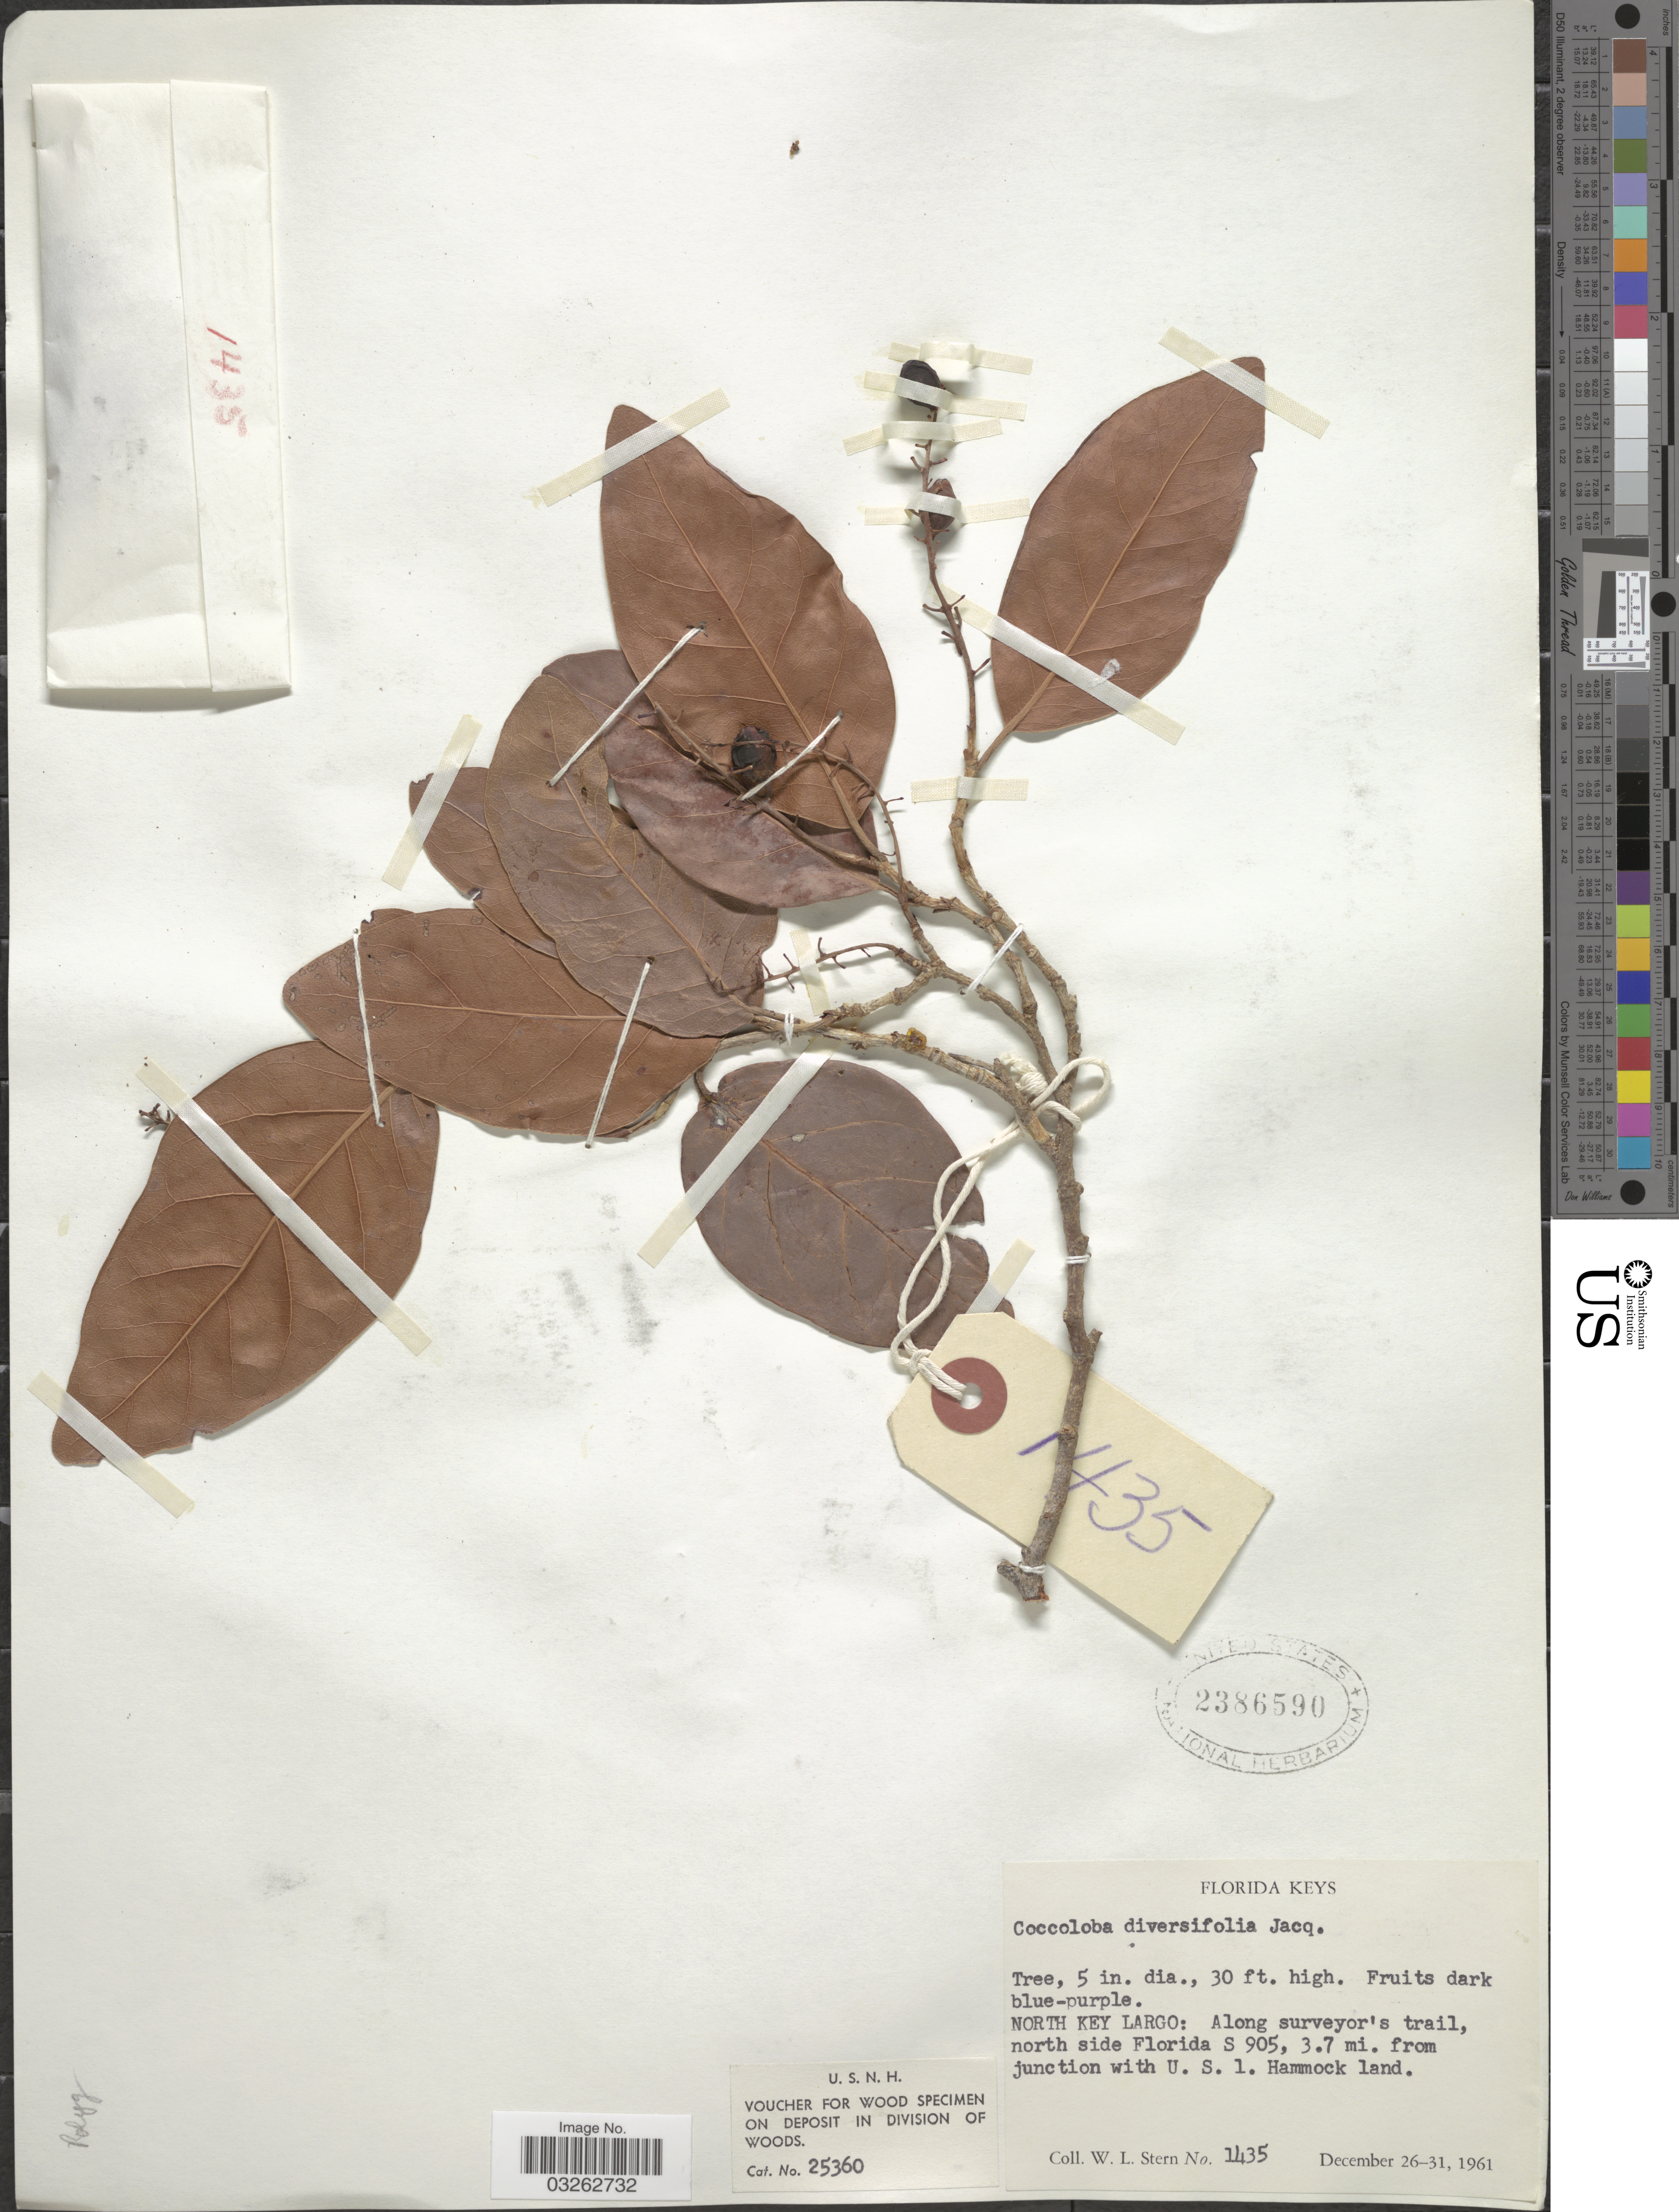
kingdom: Plantae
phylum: Tracheophyta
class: Magnoliopsida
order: Caryophyllales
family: Polygonaceae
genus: Coccoloba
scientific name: Coccoloba diversifolia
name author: Jacq.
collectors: W. L. Stern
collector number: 1435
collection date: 1961-12-26/1961-12-31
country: United States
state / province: Florida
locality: Florida Keys. North Key Largo: Along surveyor's trail, north side Florida S 905, 3.7 mi. from junction with U.S. 1. Hammock land.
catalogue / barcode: US 2386590